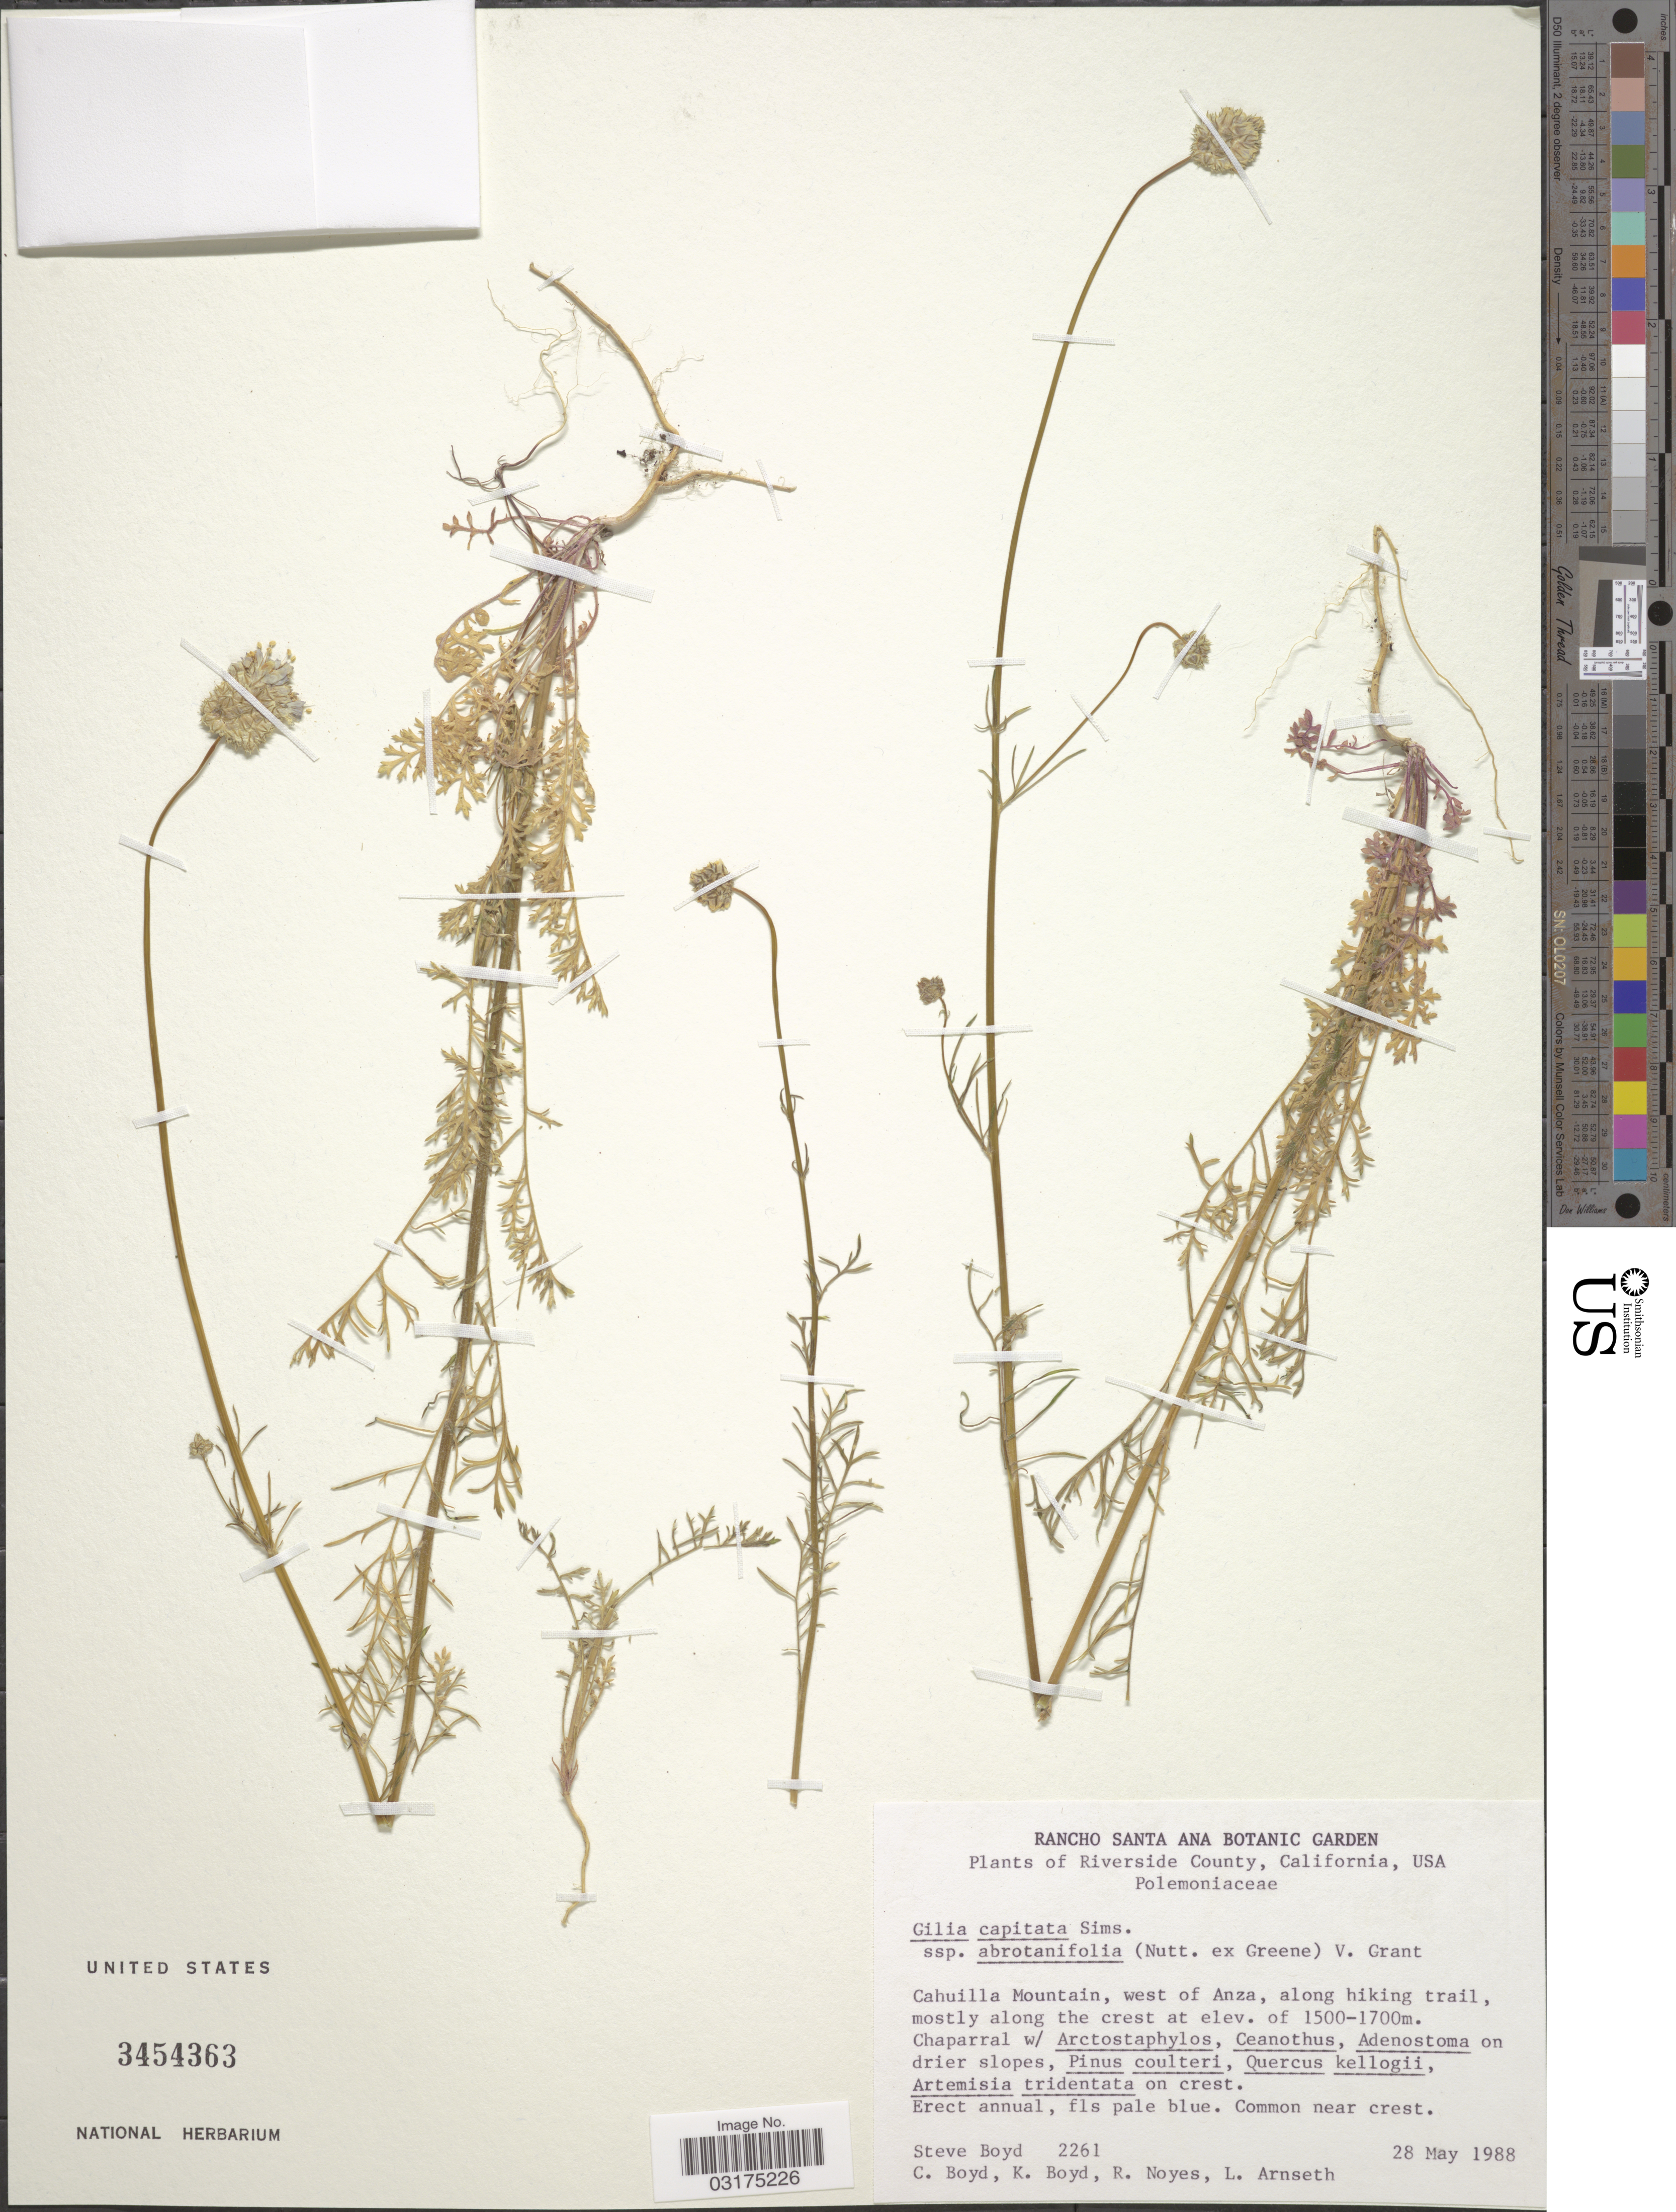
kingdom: Plantae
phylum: Tracheophyta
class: Magnoliopsida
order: Ericales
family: Polemoniaceae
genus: Gilia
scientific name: Gilia capitata subsp. abrotanifolia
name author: (Nutt. ex Greene) V.E. Grant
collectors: S. Boyd, C. Boyd, K. Boyd, R. Noyes & L. Arnseth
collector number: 2261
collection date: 1988-05-28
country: United States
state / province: California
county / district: Riverside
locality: Riverside County, Cahuilla Mountain, west of Anza, along hiking trail.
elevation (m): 1500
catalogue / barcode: US 3454363